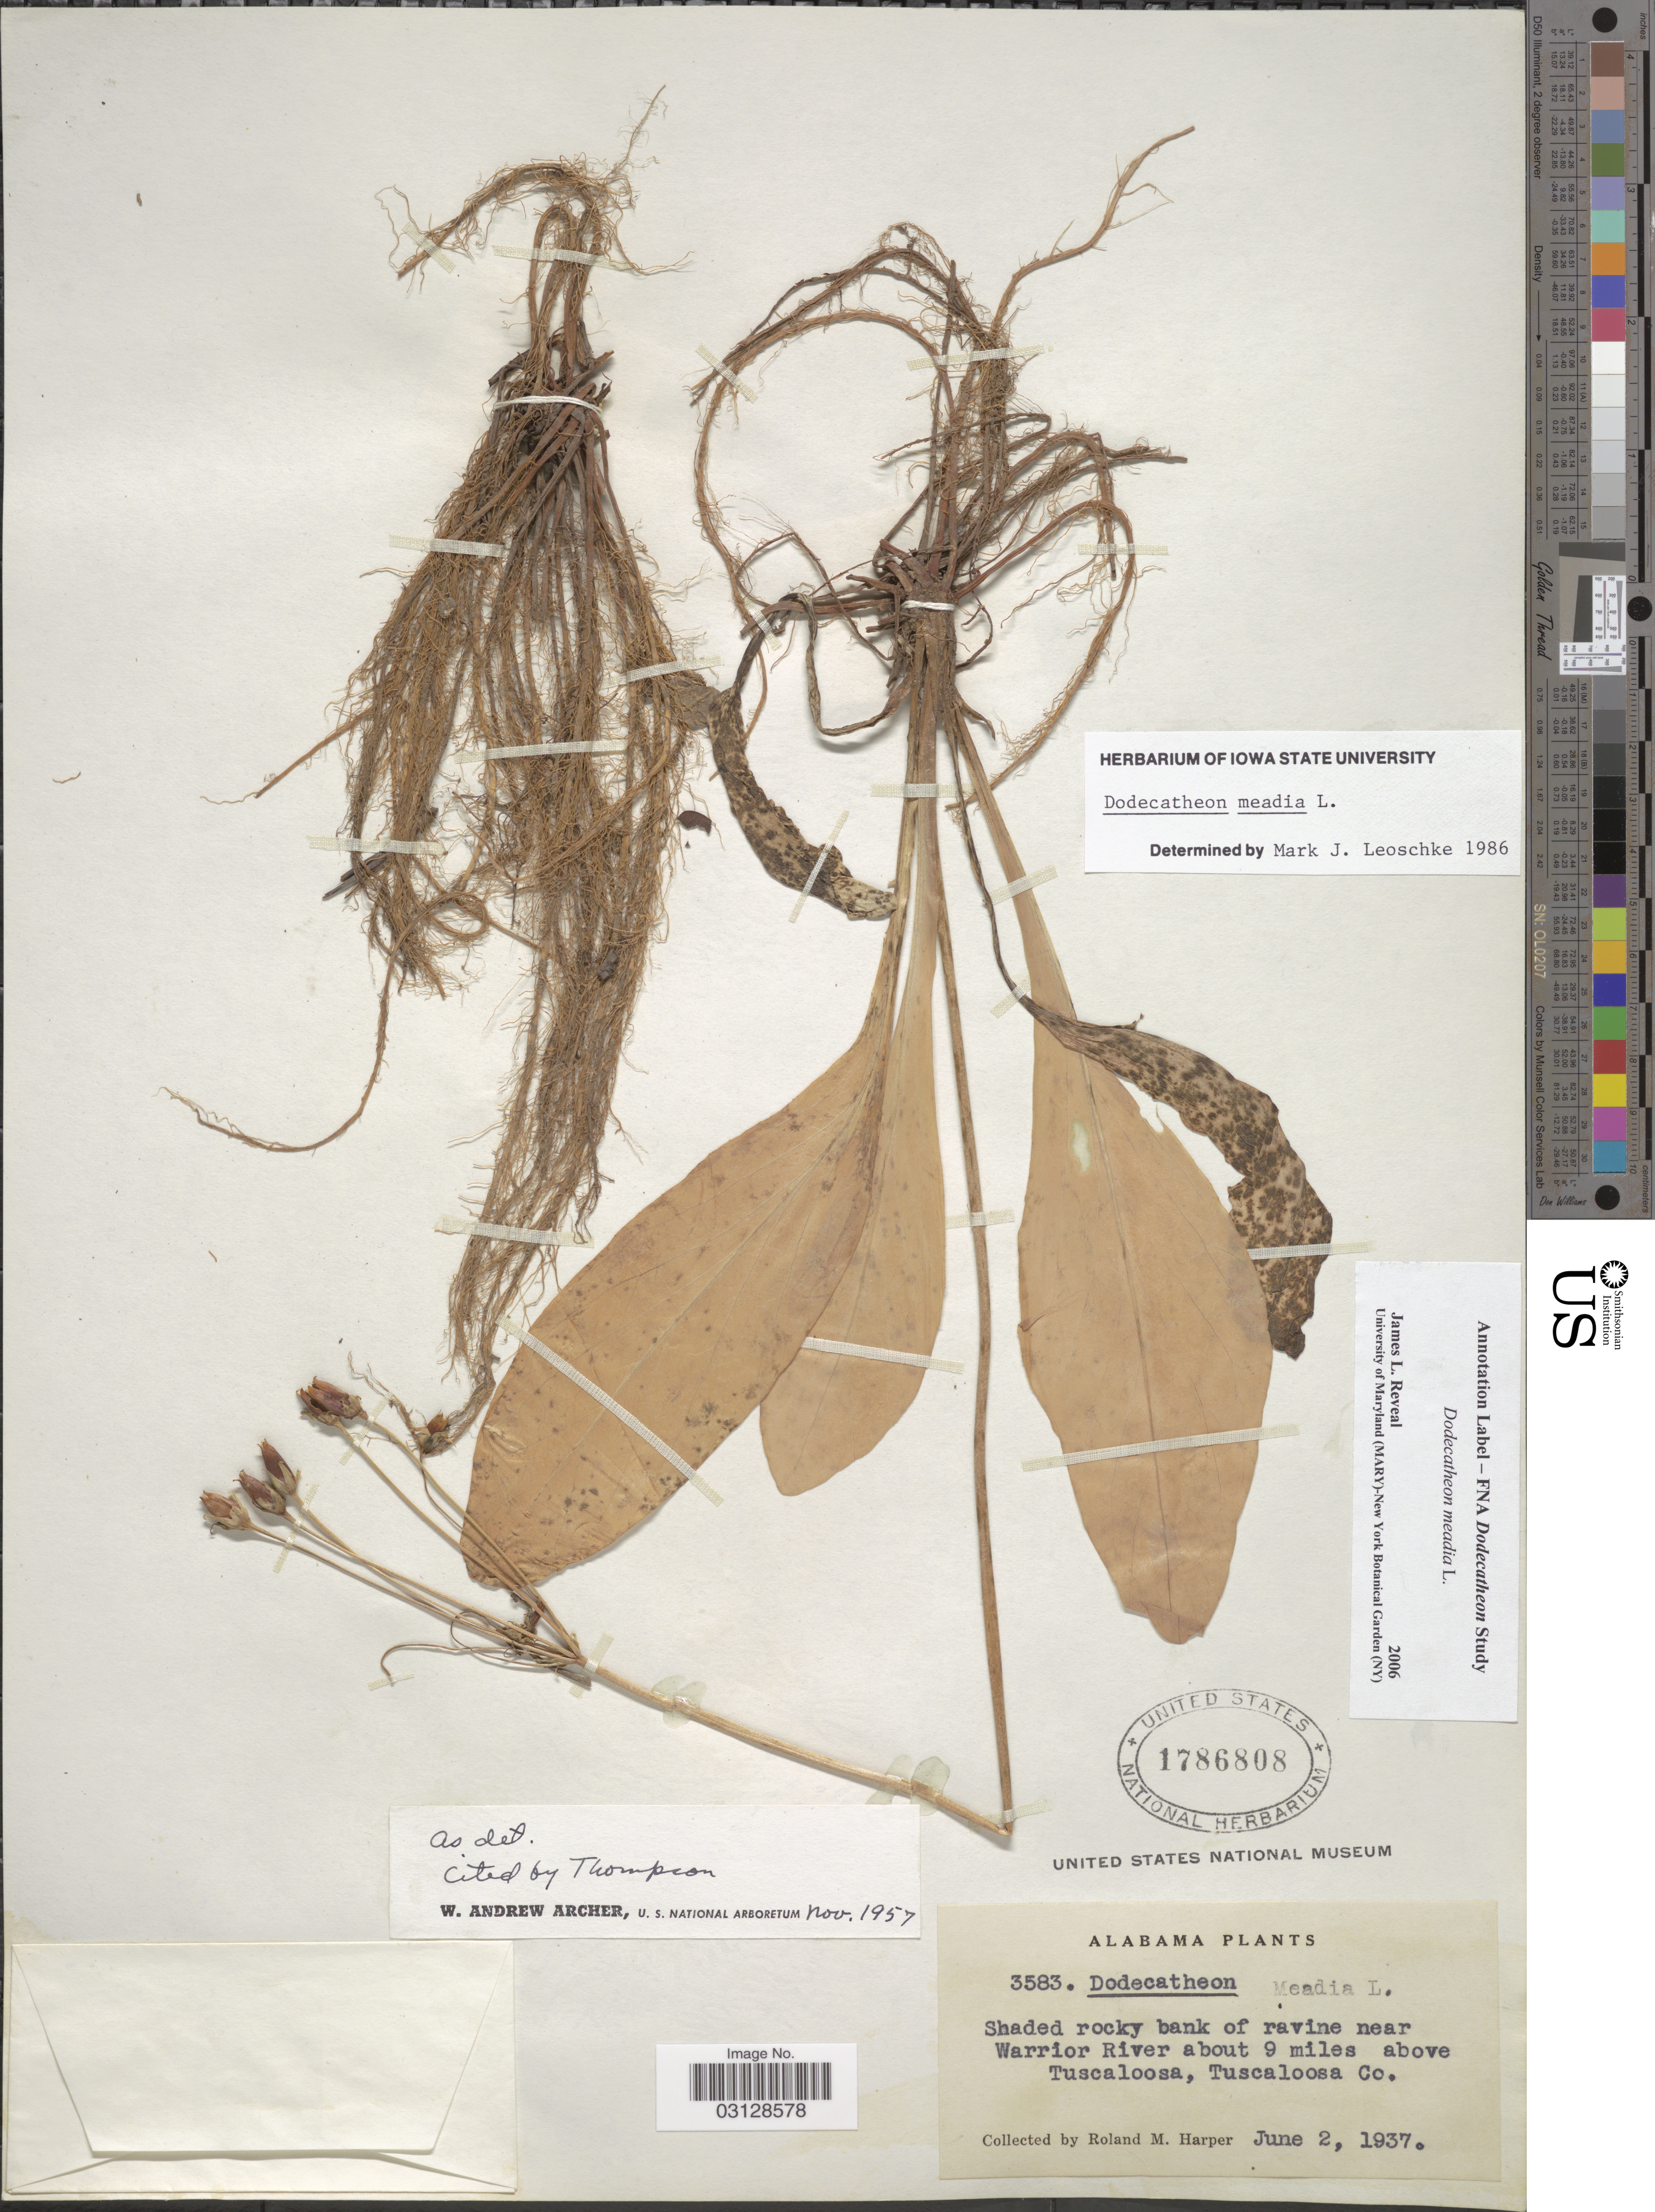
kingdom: Plantae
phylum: Tracheophyta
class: Magnoliopsida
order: Ericales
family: Primulaceae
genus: Dodecatheon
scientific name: Dodecatheon meadia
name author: L.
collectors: R. M. Harper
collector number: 3583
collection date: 1937-06-02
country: United States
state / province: Alabama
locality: Shaded rocky bank of ravine near Warrior River about 9 miles above Tuscaloosa, Tuscaloosa Co.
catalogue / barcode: US 1786808